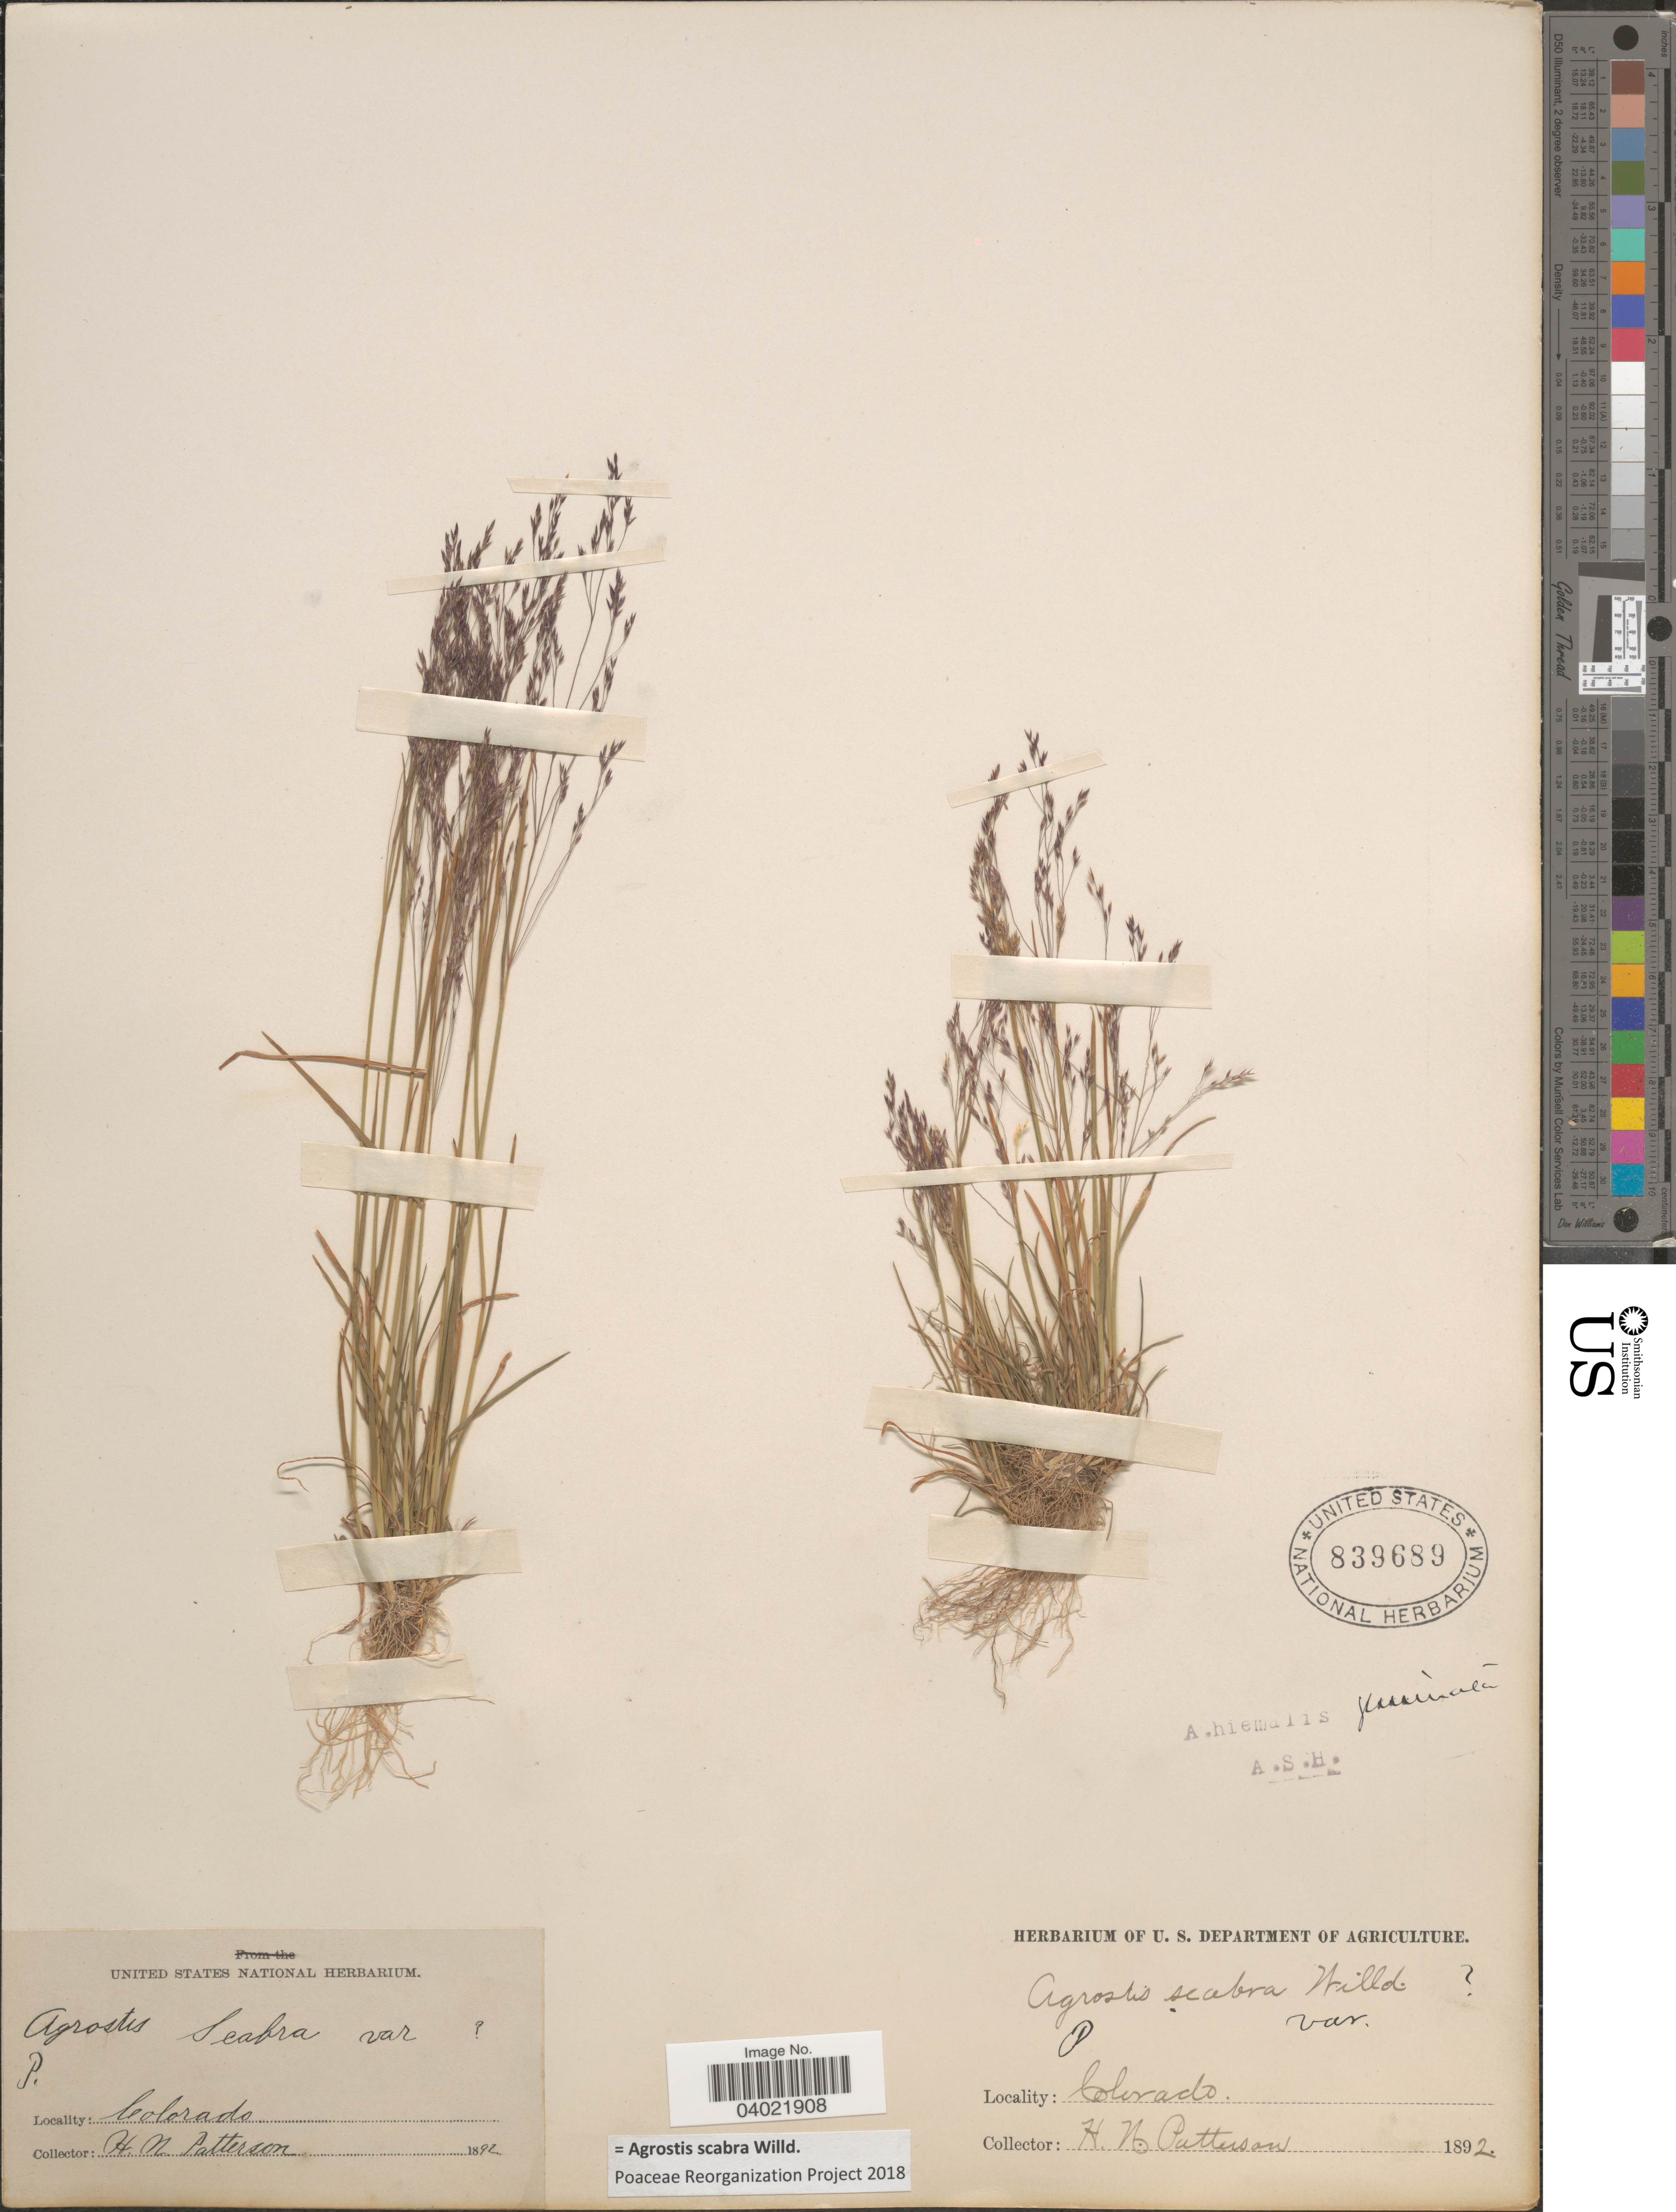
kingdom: Plantae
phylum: Tracheophyta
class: Liliopsida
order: Poales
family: Poaceae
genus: Agrostis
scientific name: Agrostis scabra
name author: Willd.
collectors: H. N. Patterson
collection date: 1892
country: United States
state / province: Colorado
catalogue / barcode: US 839689